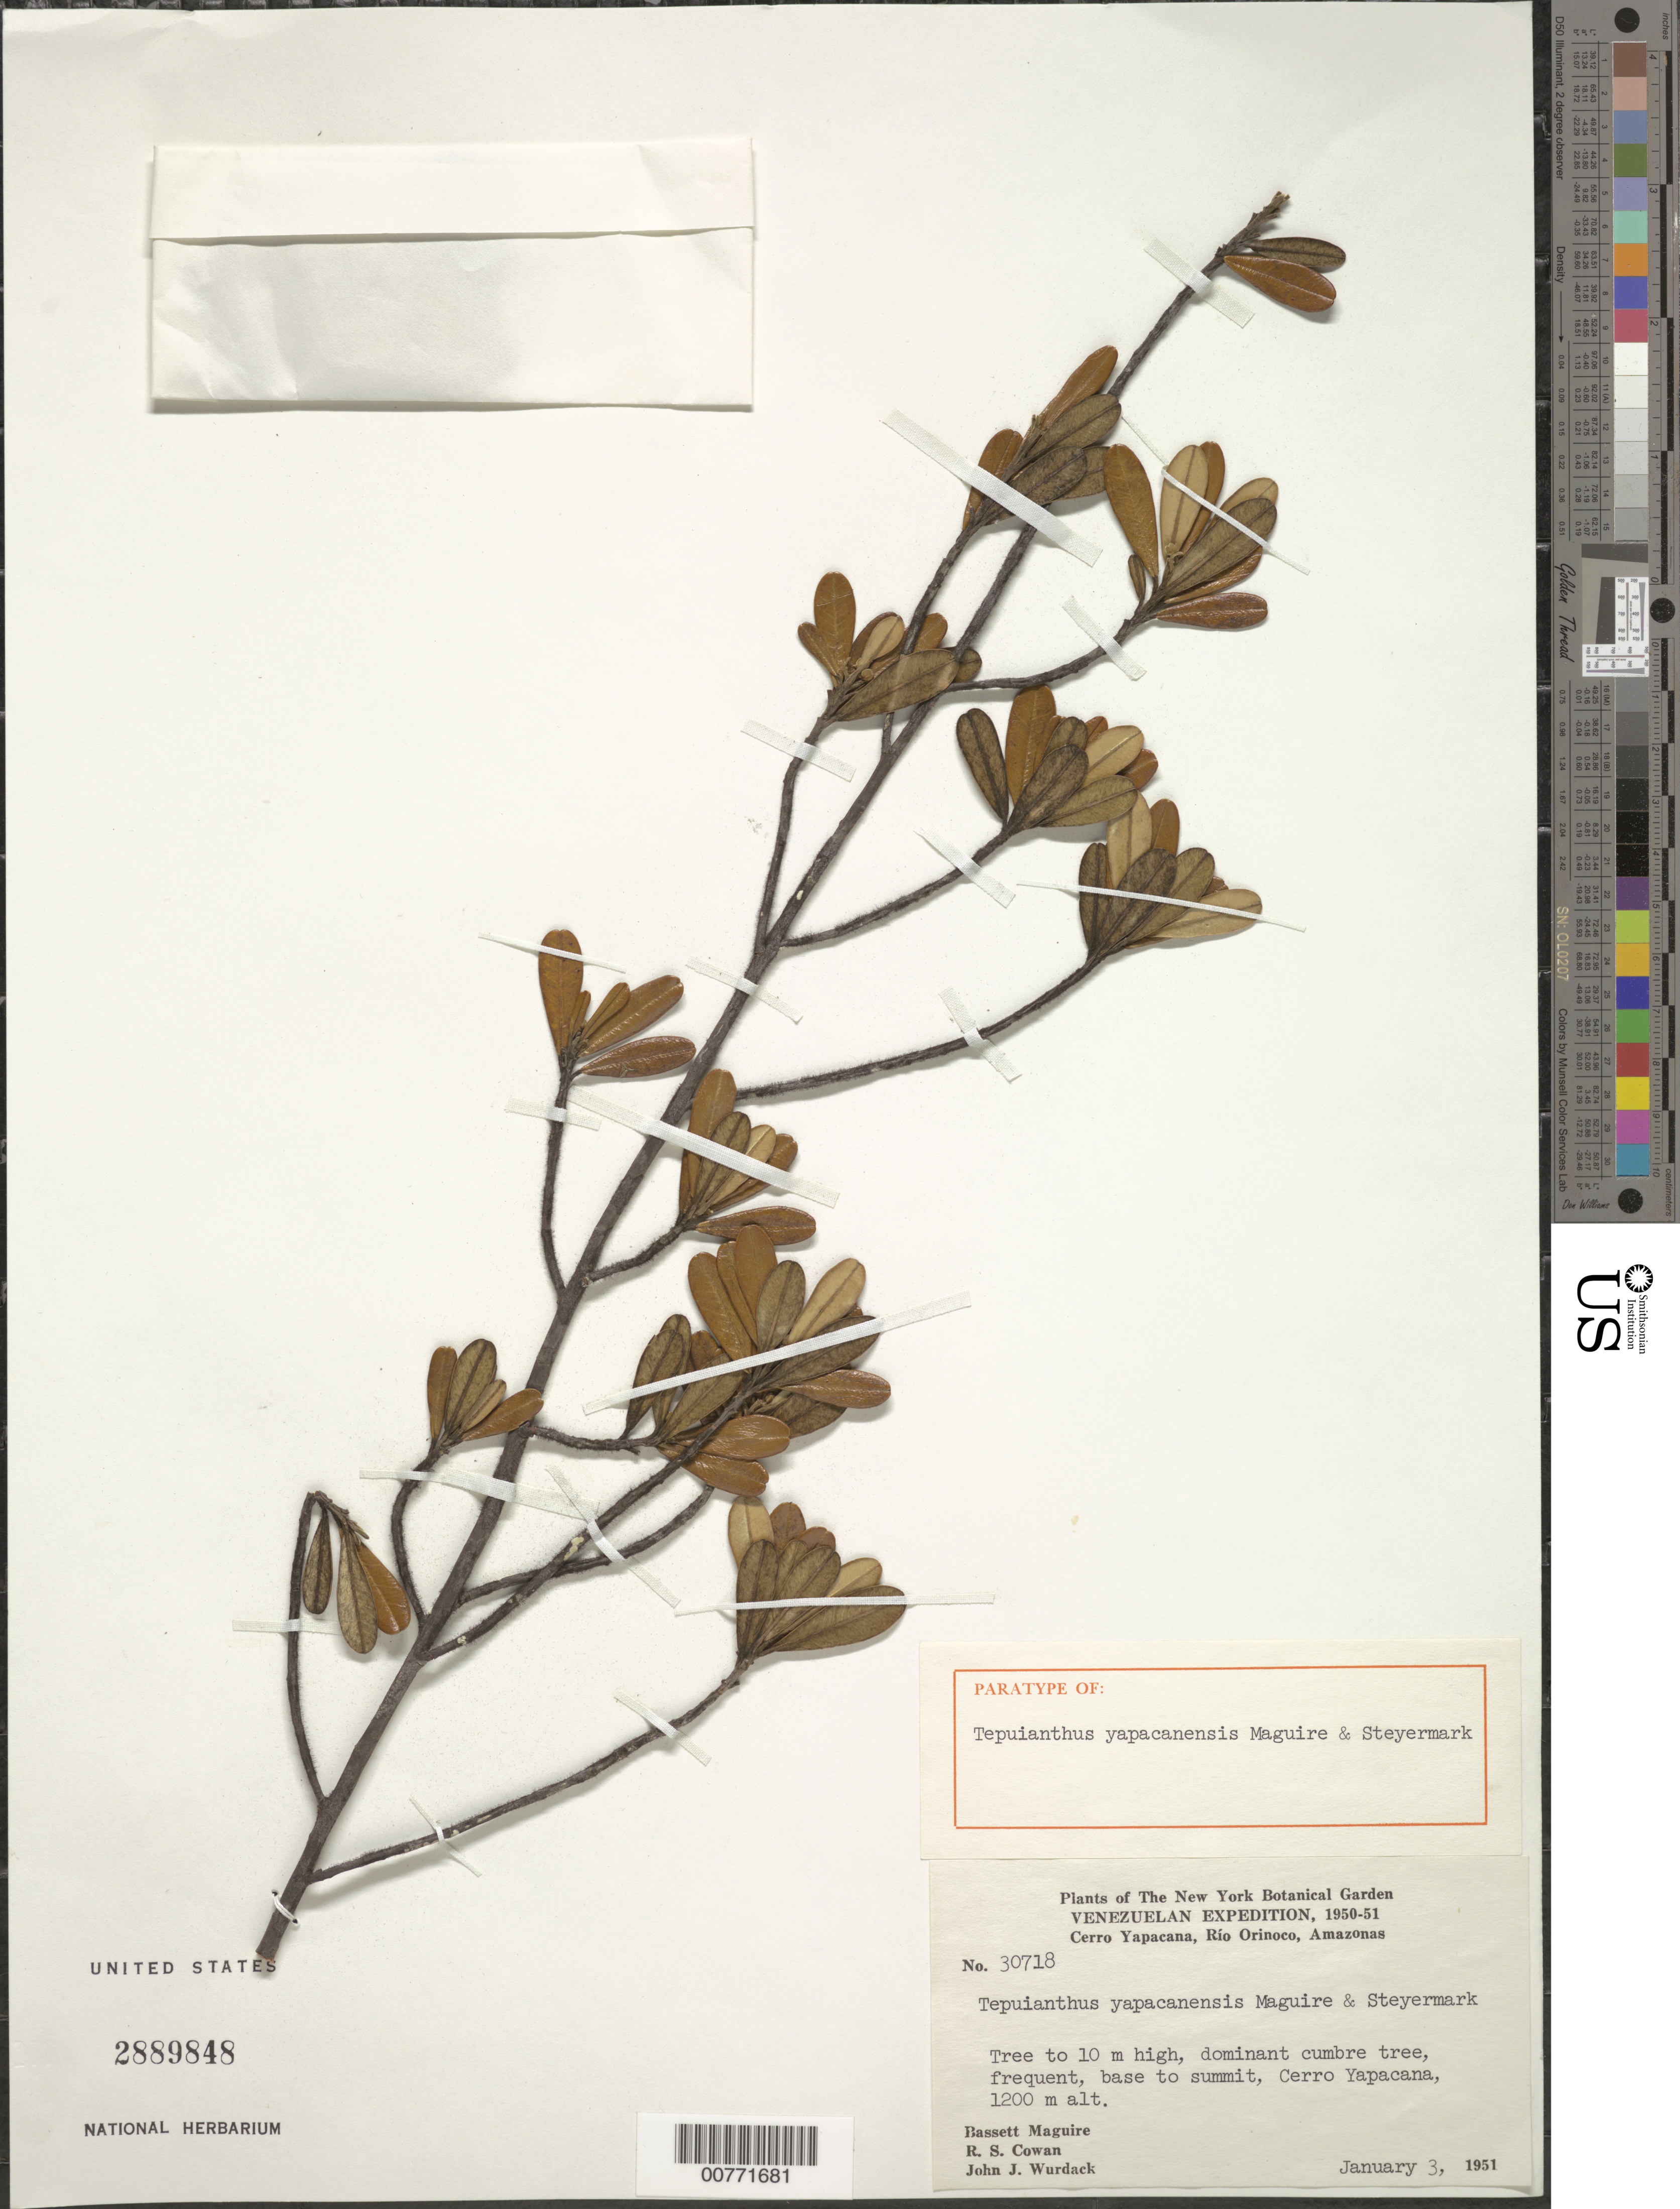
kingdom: Plantae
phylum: Tracheophyta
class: Magnoliopsida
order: Malvales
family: Thymelaeaceae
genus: Tepuianthus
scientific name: Tepuianthus yapacanensis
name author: Maguire & Steyerm.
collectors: B. Maguire, R. S. Cowan & J. J. Wurdack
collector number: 30718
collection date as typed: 3-Jan-51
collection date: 1951-01-03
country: Venezuela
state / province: Amazonas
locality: Cerro Yapacána, Río Orinoco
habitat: Base to summit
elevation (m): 1200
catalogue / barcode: US 2889848